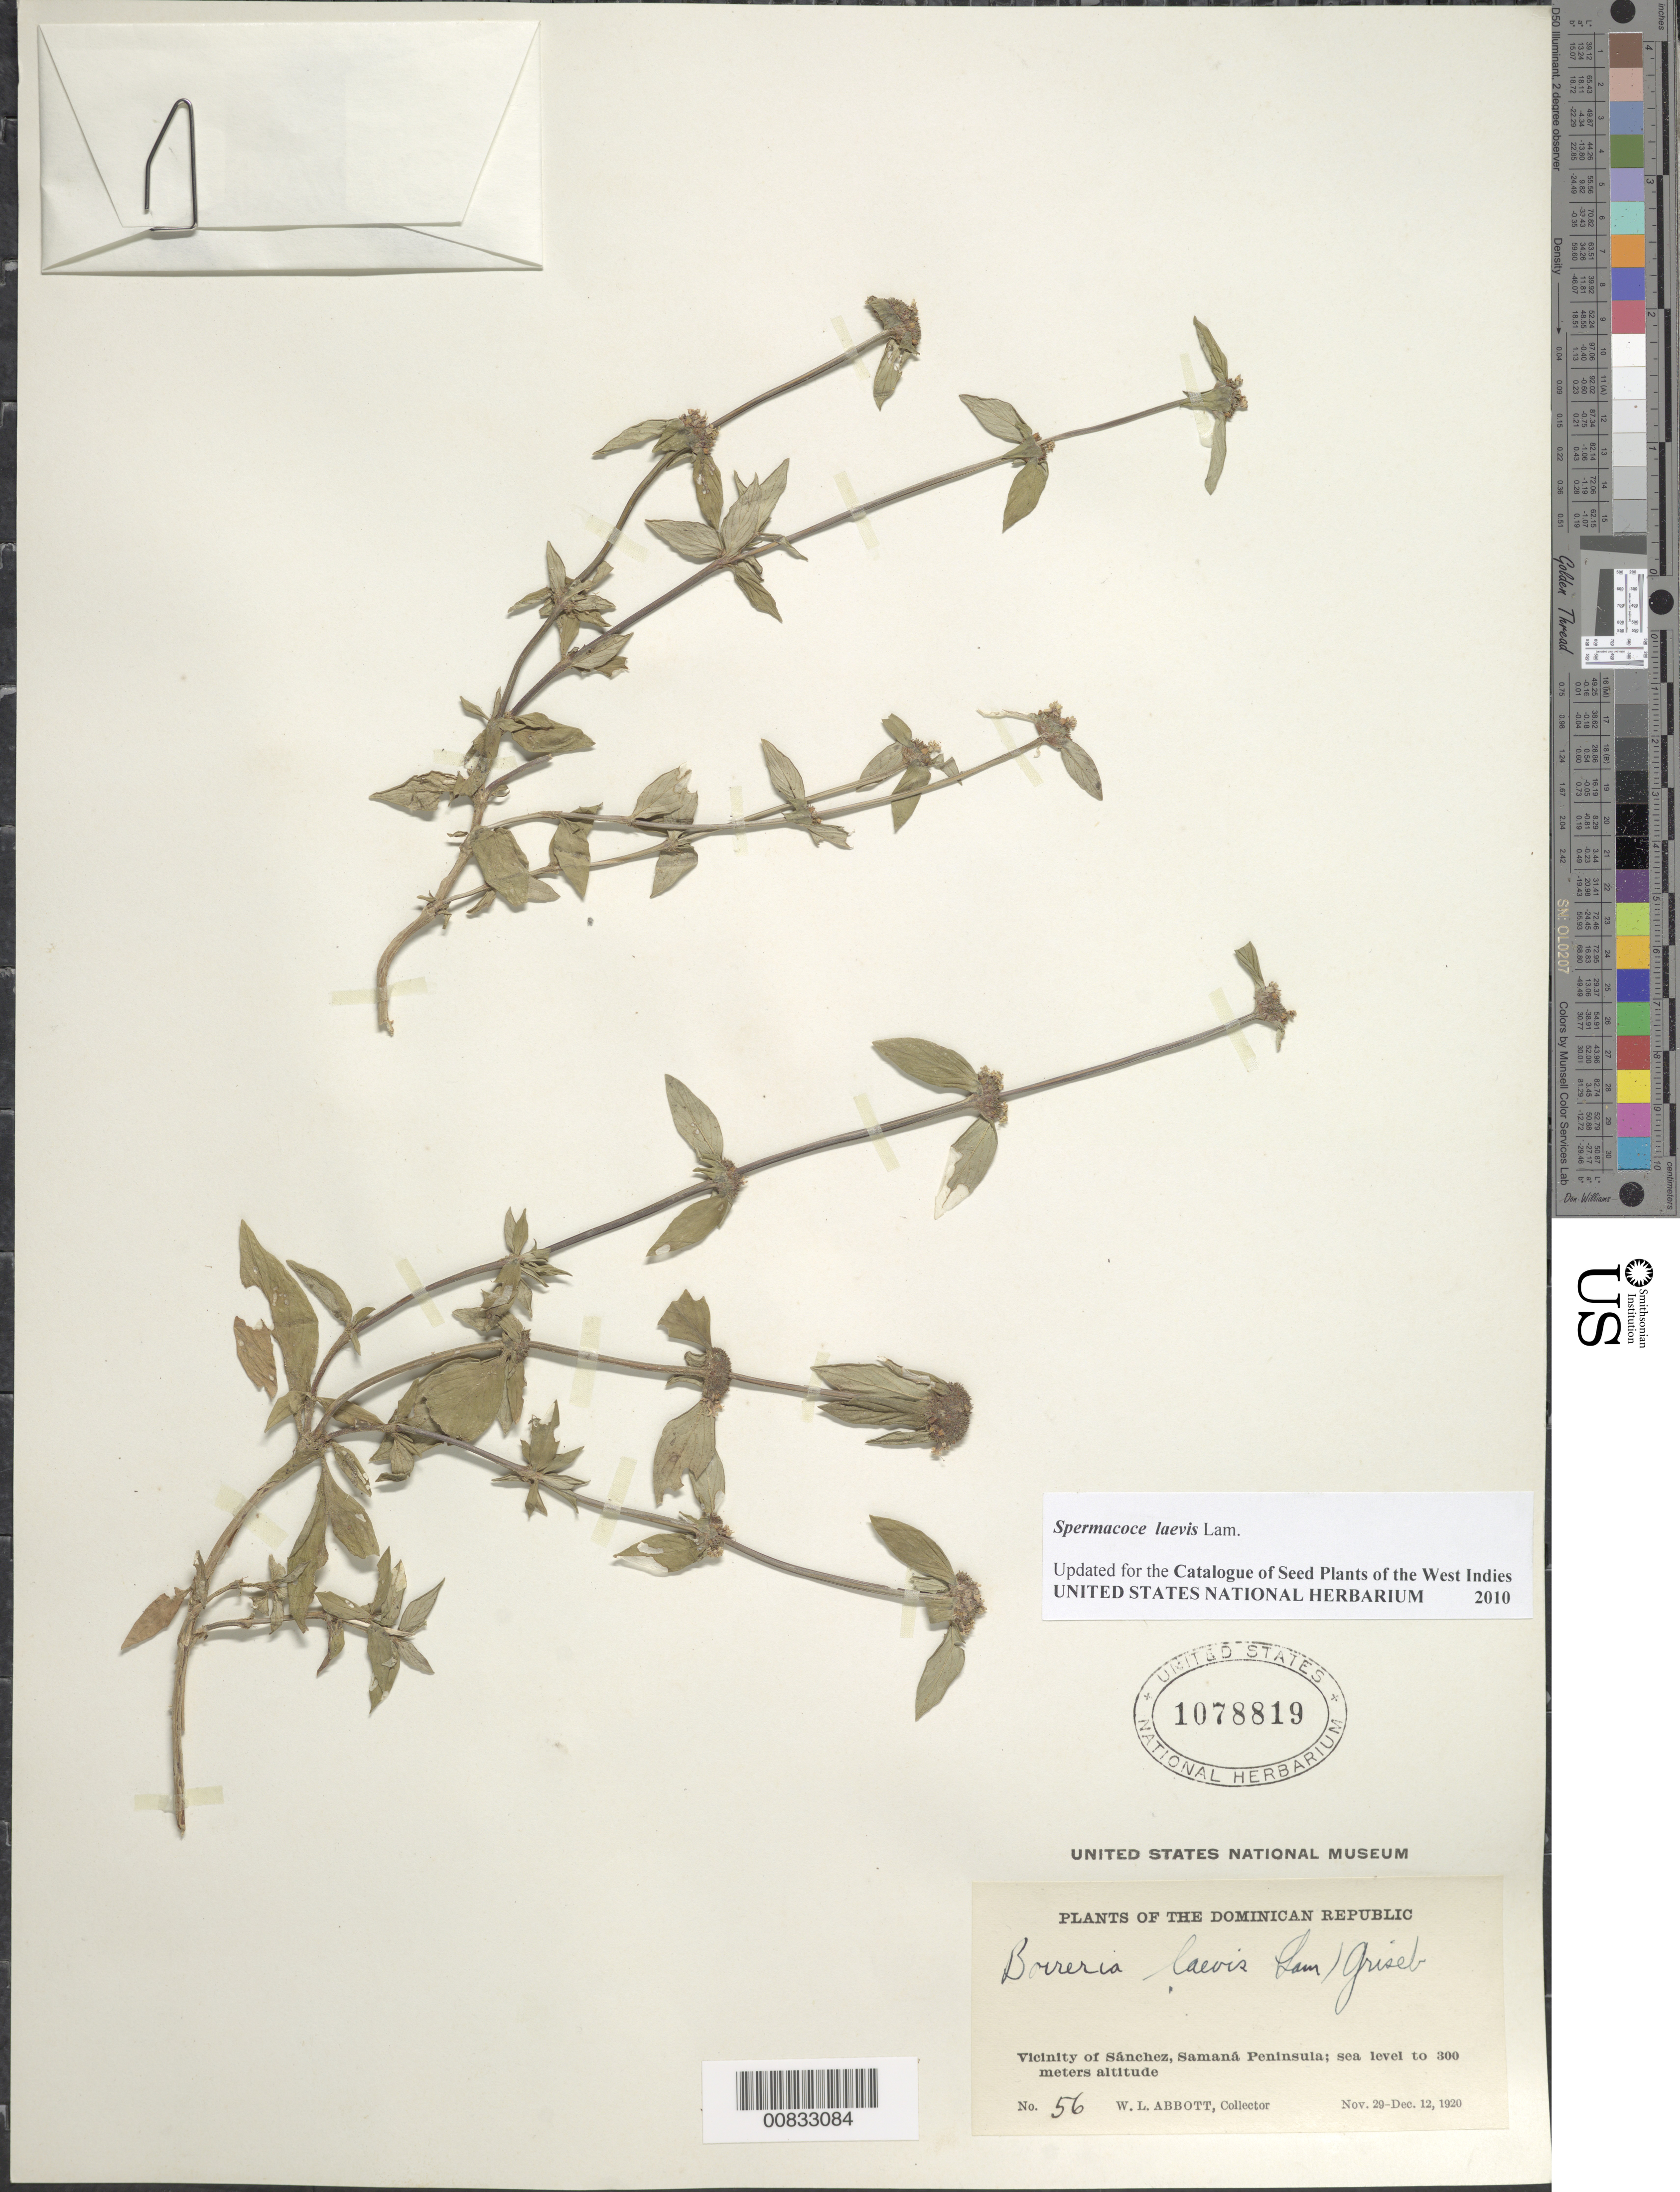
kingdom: Plantae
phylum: Tracheophyta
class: Magnoliopsida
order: Gentianales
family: Rubiaceae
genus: Spermacoce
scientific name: Spermacoce laevis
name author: Lam.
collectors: W. L. Abbott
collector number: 56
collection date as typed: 29 Nov 1920 to 12 Dec 1920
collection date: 1920-11-29/1920-12-12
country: Dominican Republic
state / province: Samana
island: Hispaniola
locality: Vicinity of Sánchez, Samaná Peninsula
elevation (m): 0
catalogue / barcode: US 1078819